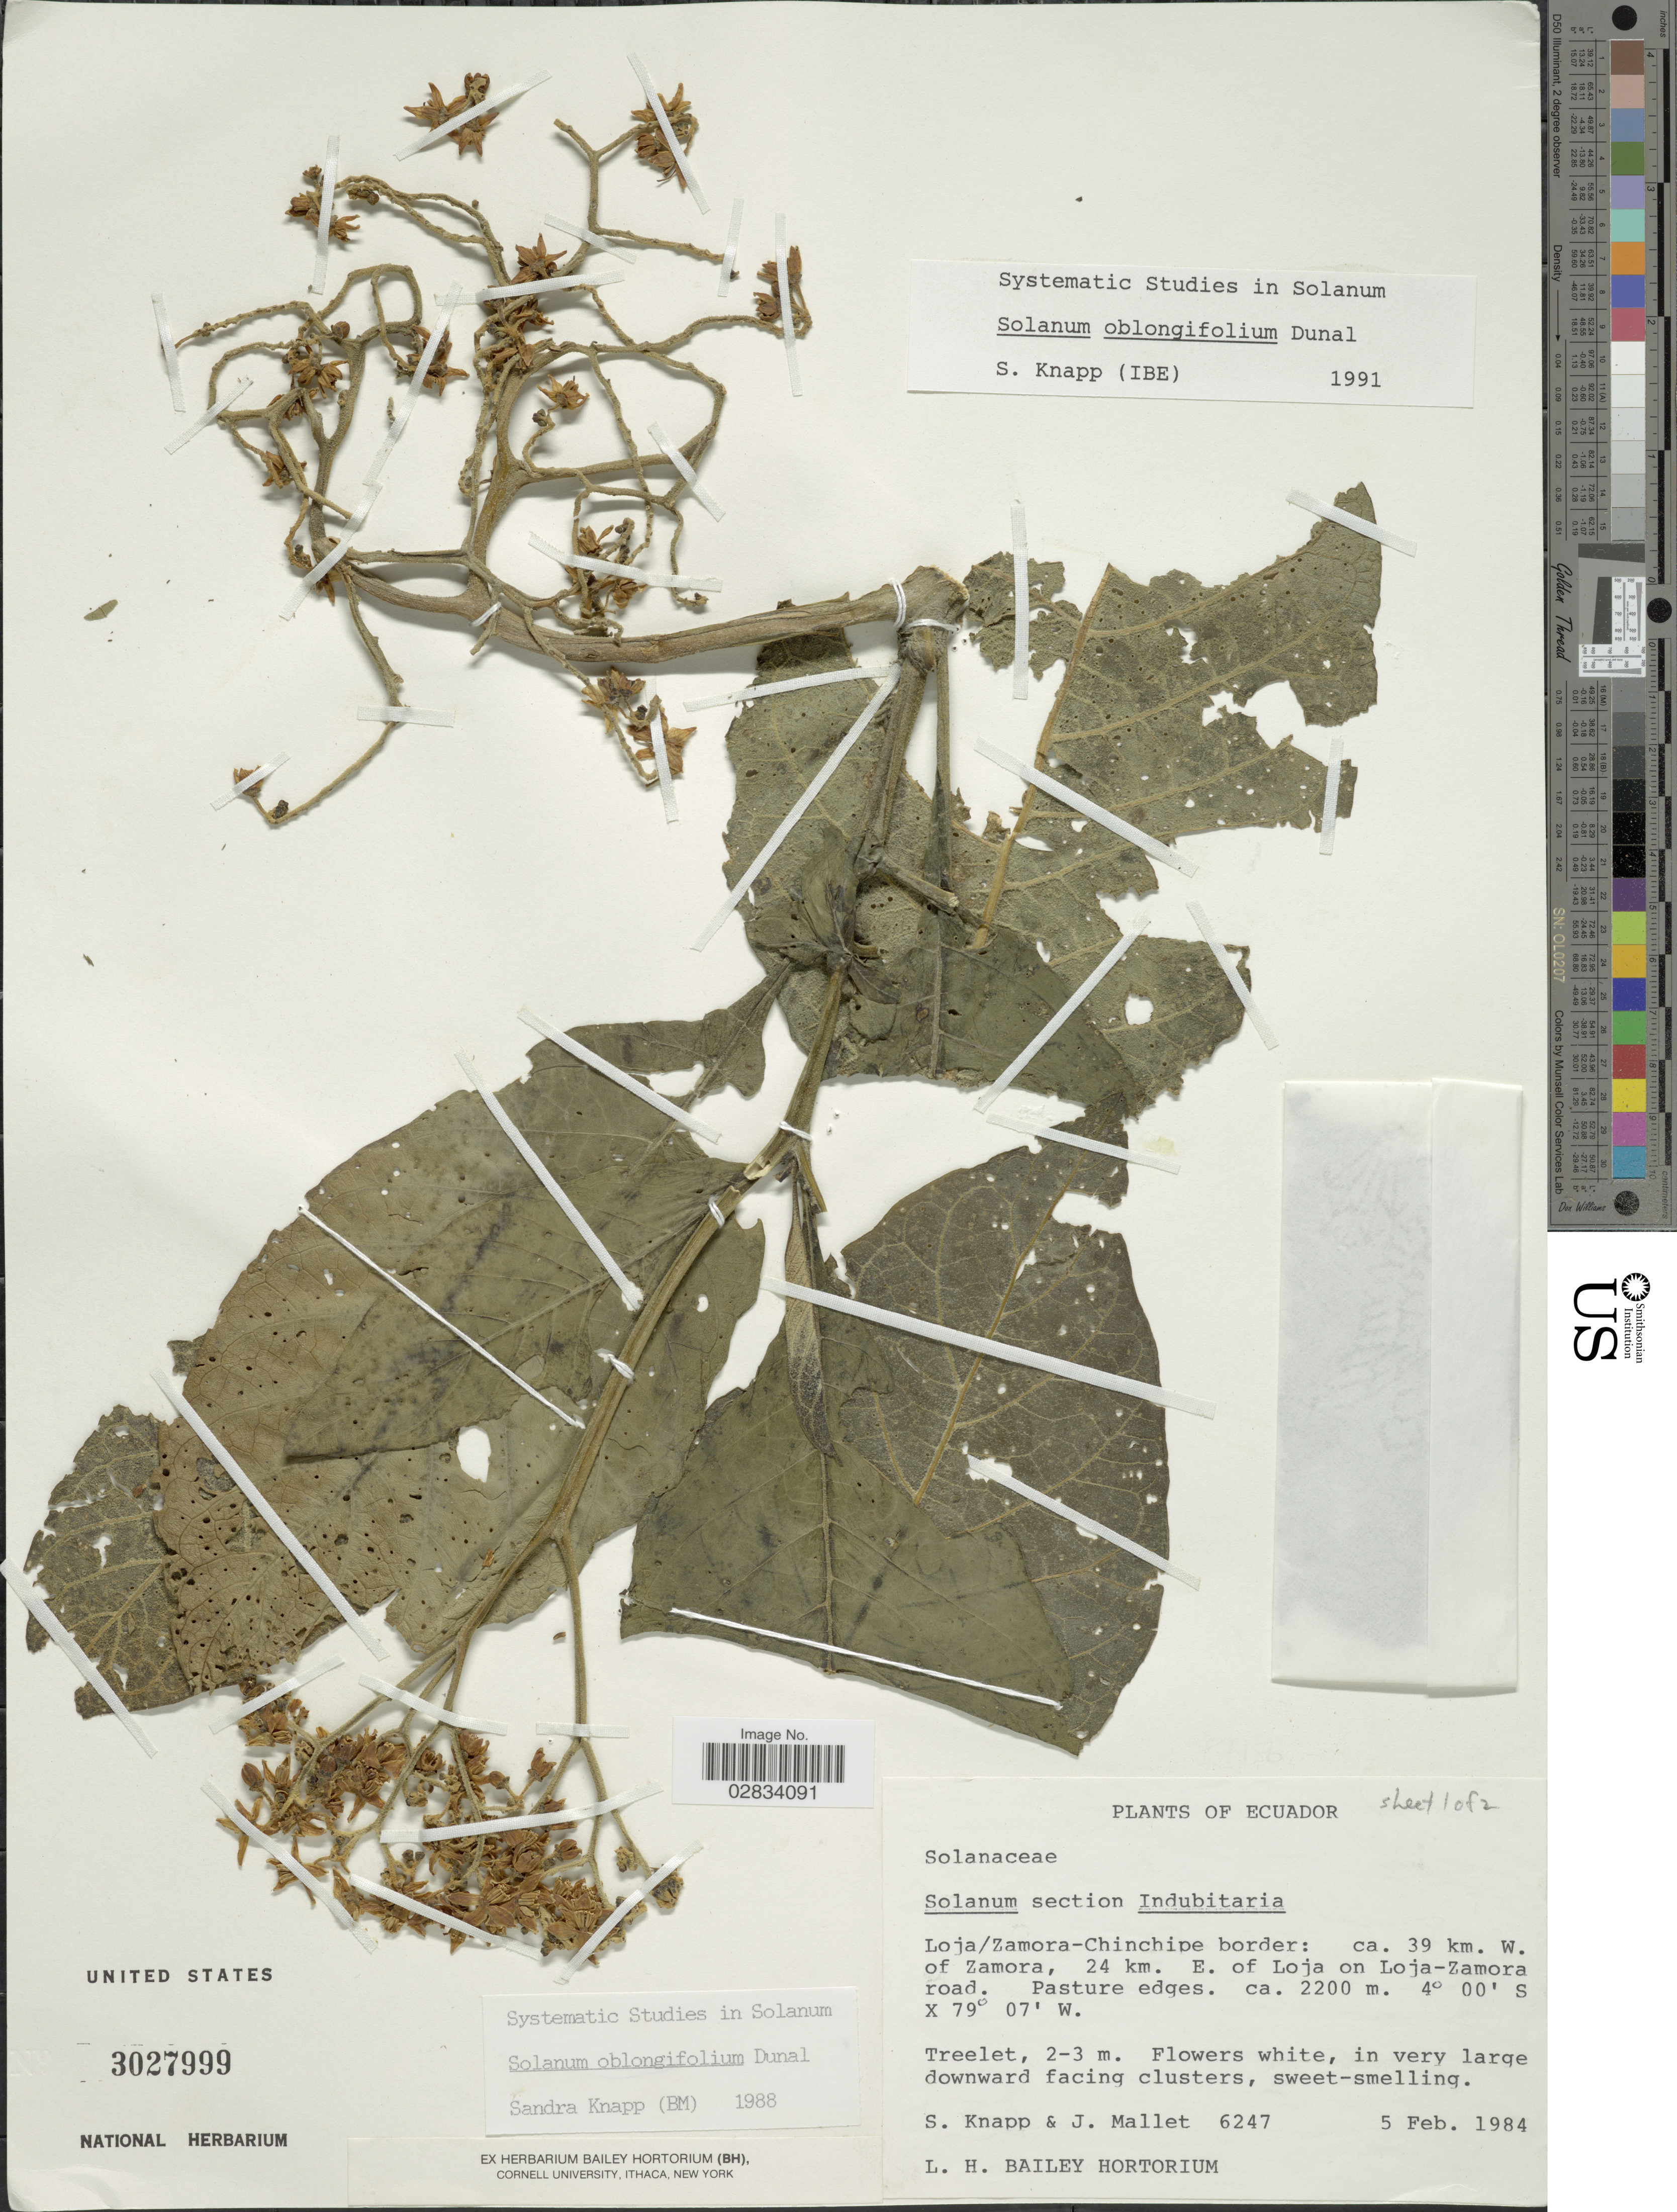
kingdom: Plantae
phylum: Tracheophyta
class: Magnoliopsida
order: Solanales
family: Solanaceae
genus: Solanum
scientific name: Solanum oblongifolium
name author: Duval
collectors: S. Knapp & J. Mallet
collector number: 6247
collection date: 1984-02-05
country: Ecuador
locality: Loja/Zamora-Chinchipe border, ca. 39 km. W. of Zamora, 24 km. E. of Loja on Loja-Zamora road.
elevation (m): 2200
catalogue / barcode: US 3027999